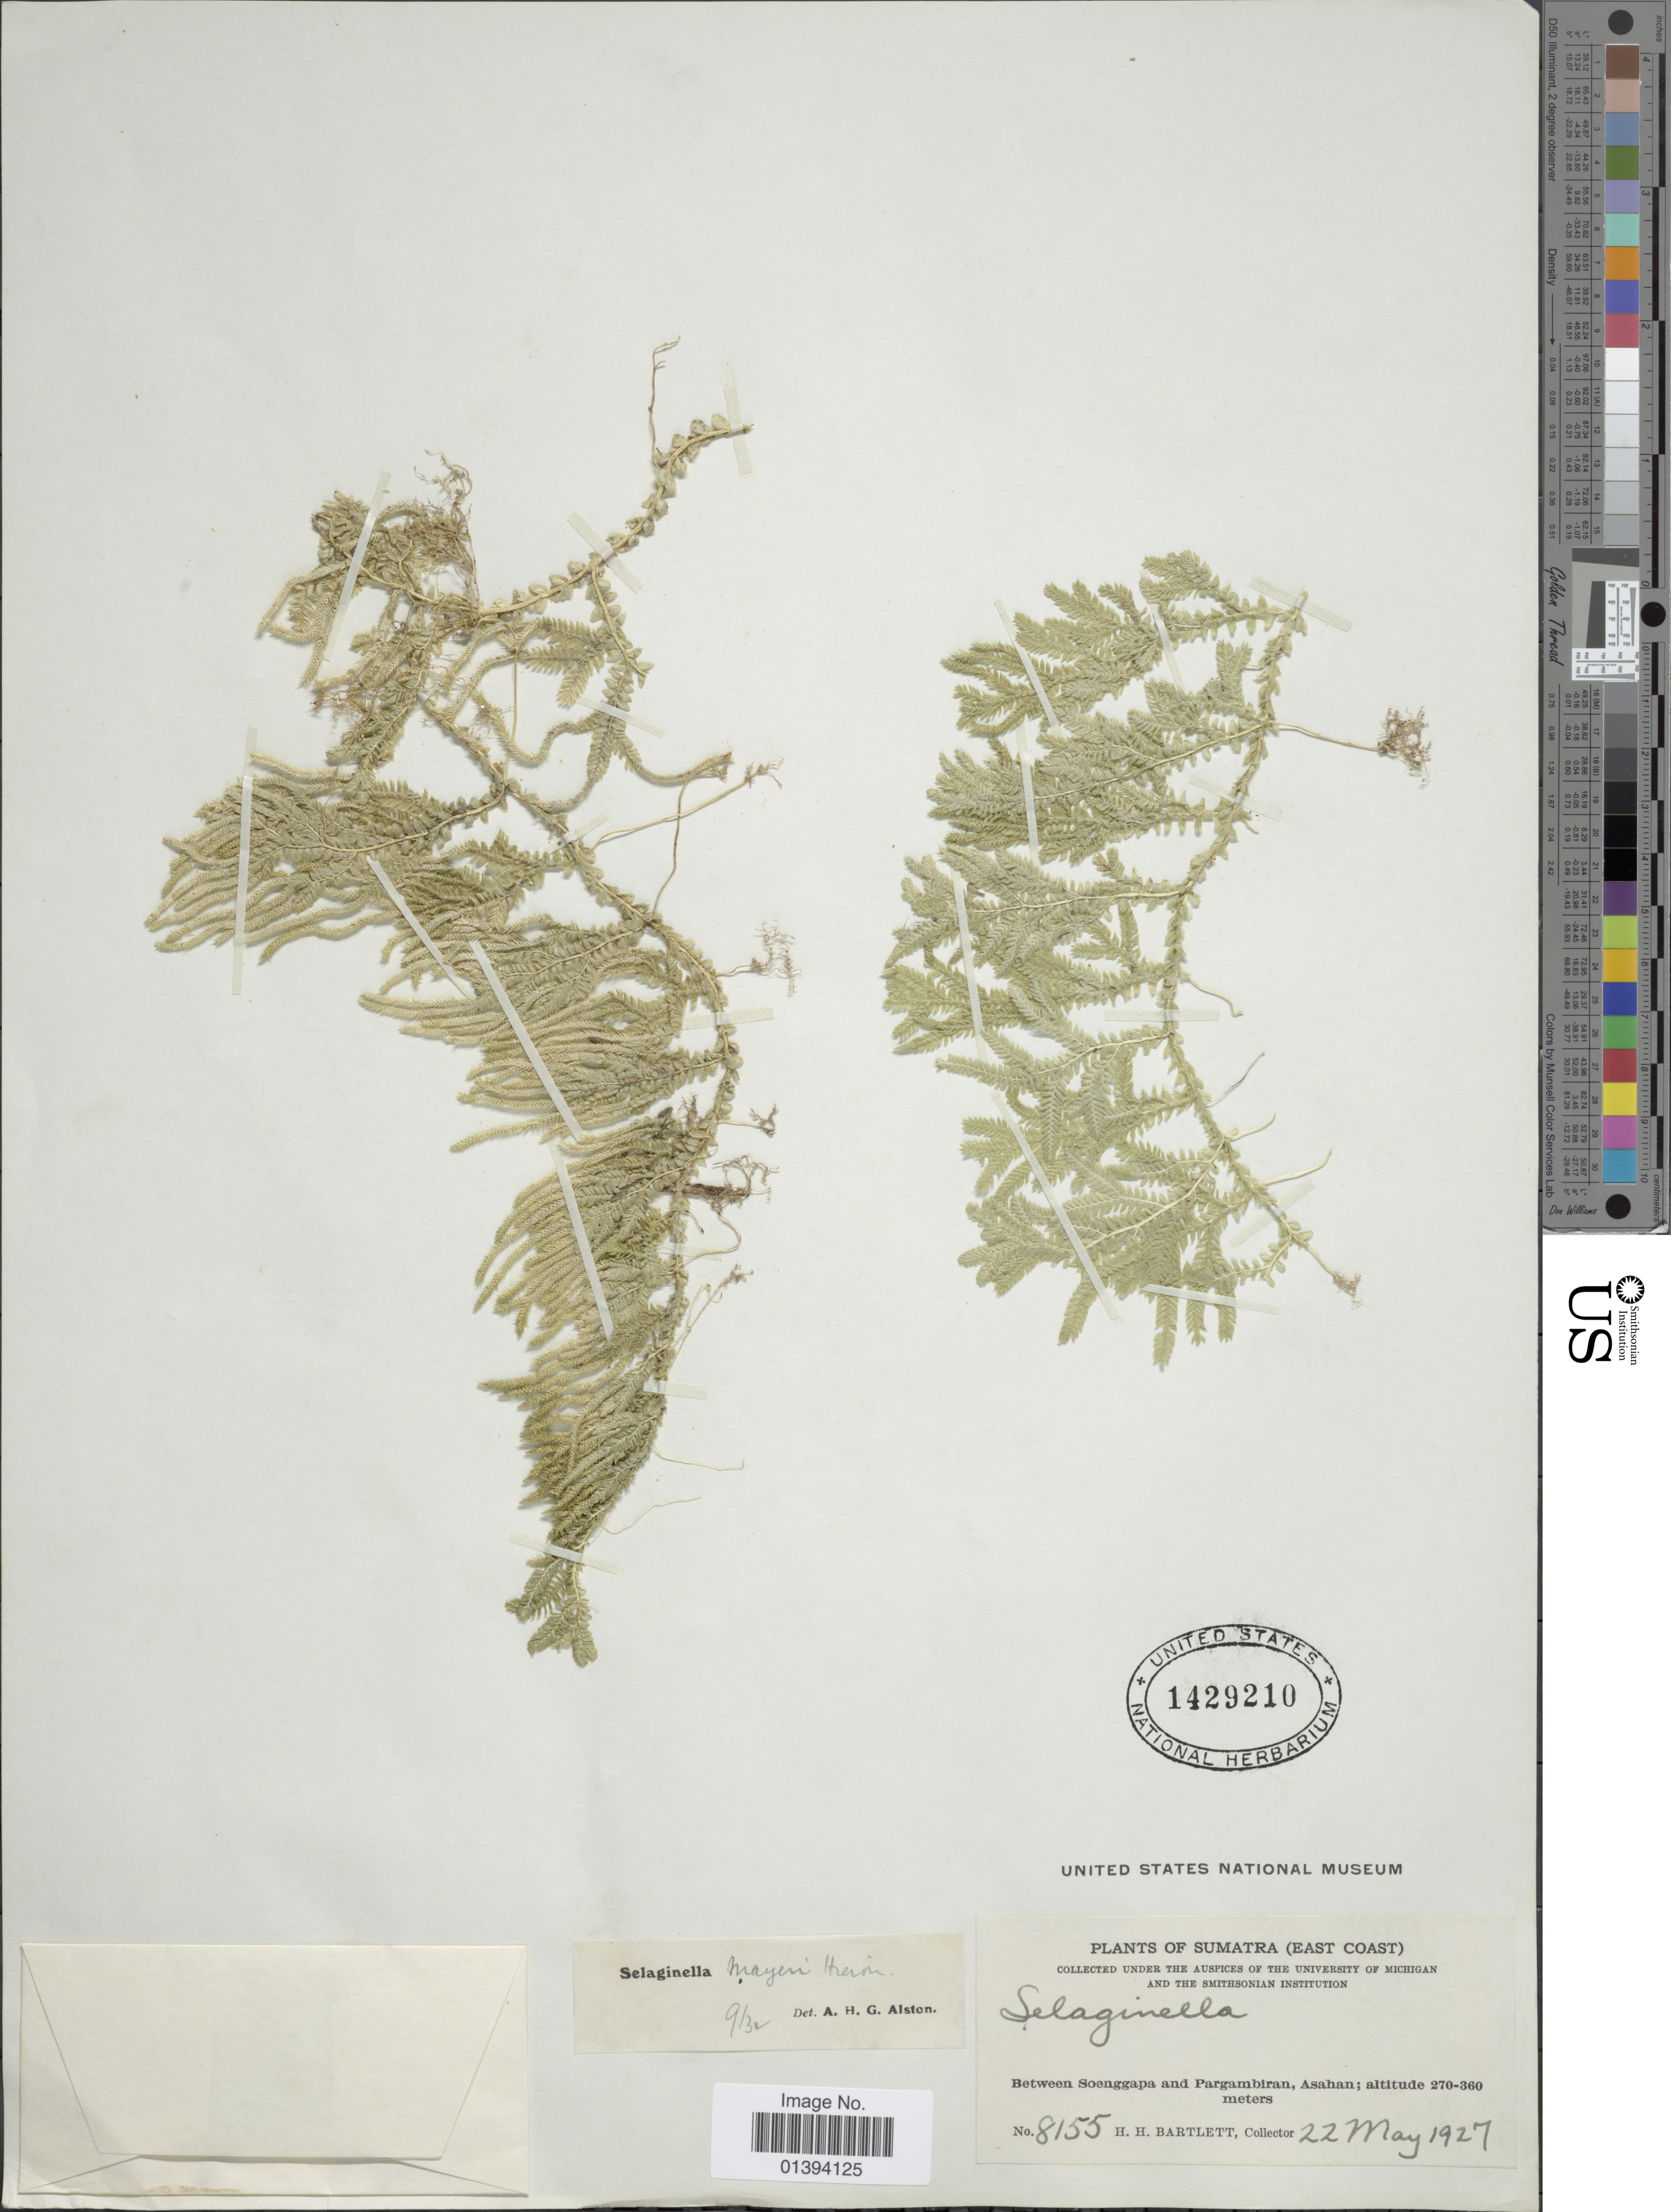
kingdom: Plantae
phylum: Tracheophyta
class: Lycopodiopsida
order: Selaginellales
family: Selaginellaceae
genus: Selaginella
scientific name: Selaginella mayeri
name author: Hieron.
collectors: H. H. Bartlett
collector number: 8155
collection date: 1927-05-22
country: Indonesia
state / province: Sumatra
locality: East Coast, Between Soenggapa and pargambiran, Asahan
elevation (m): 270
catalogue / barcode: US 1429210